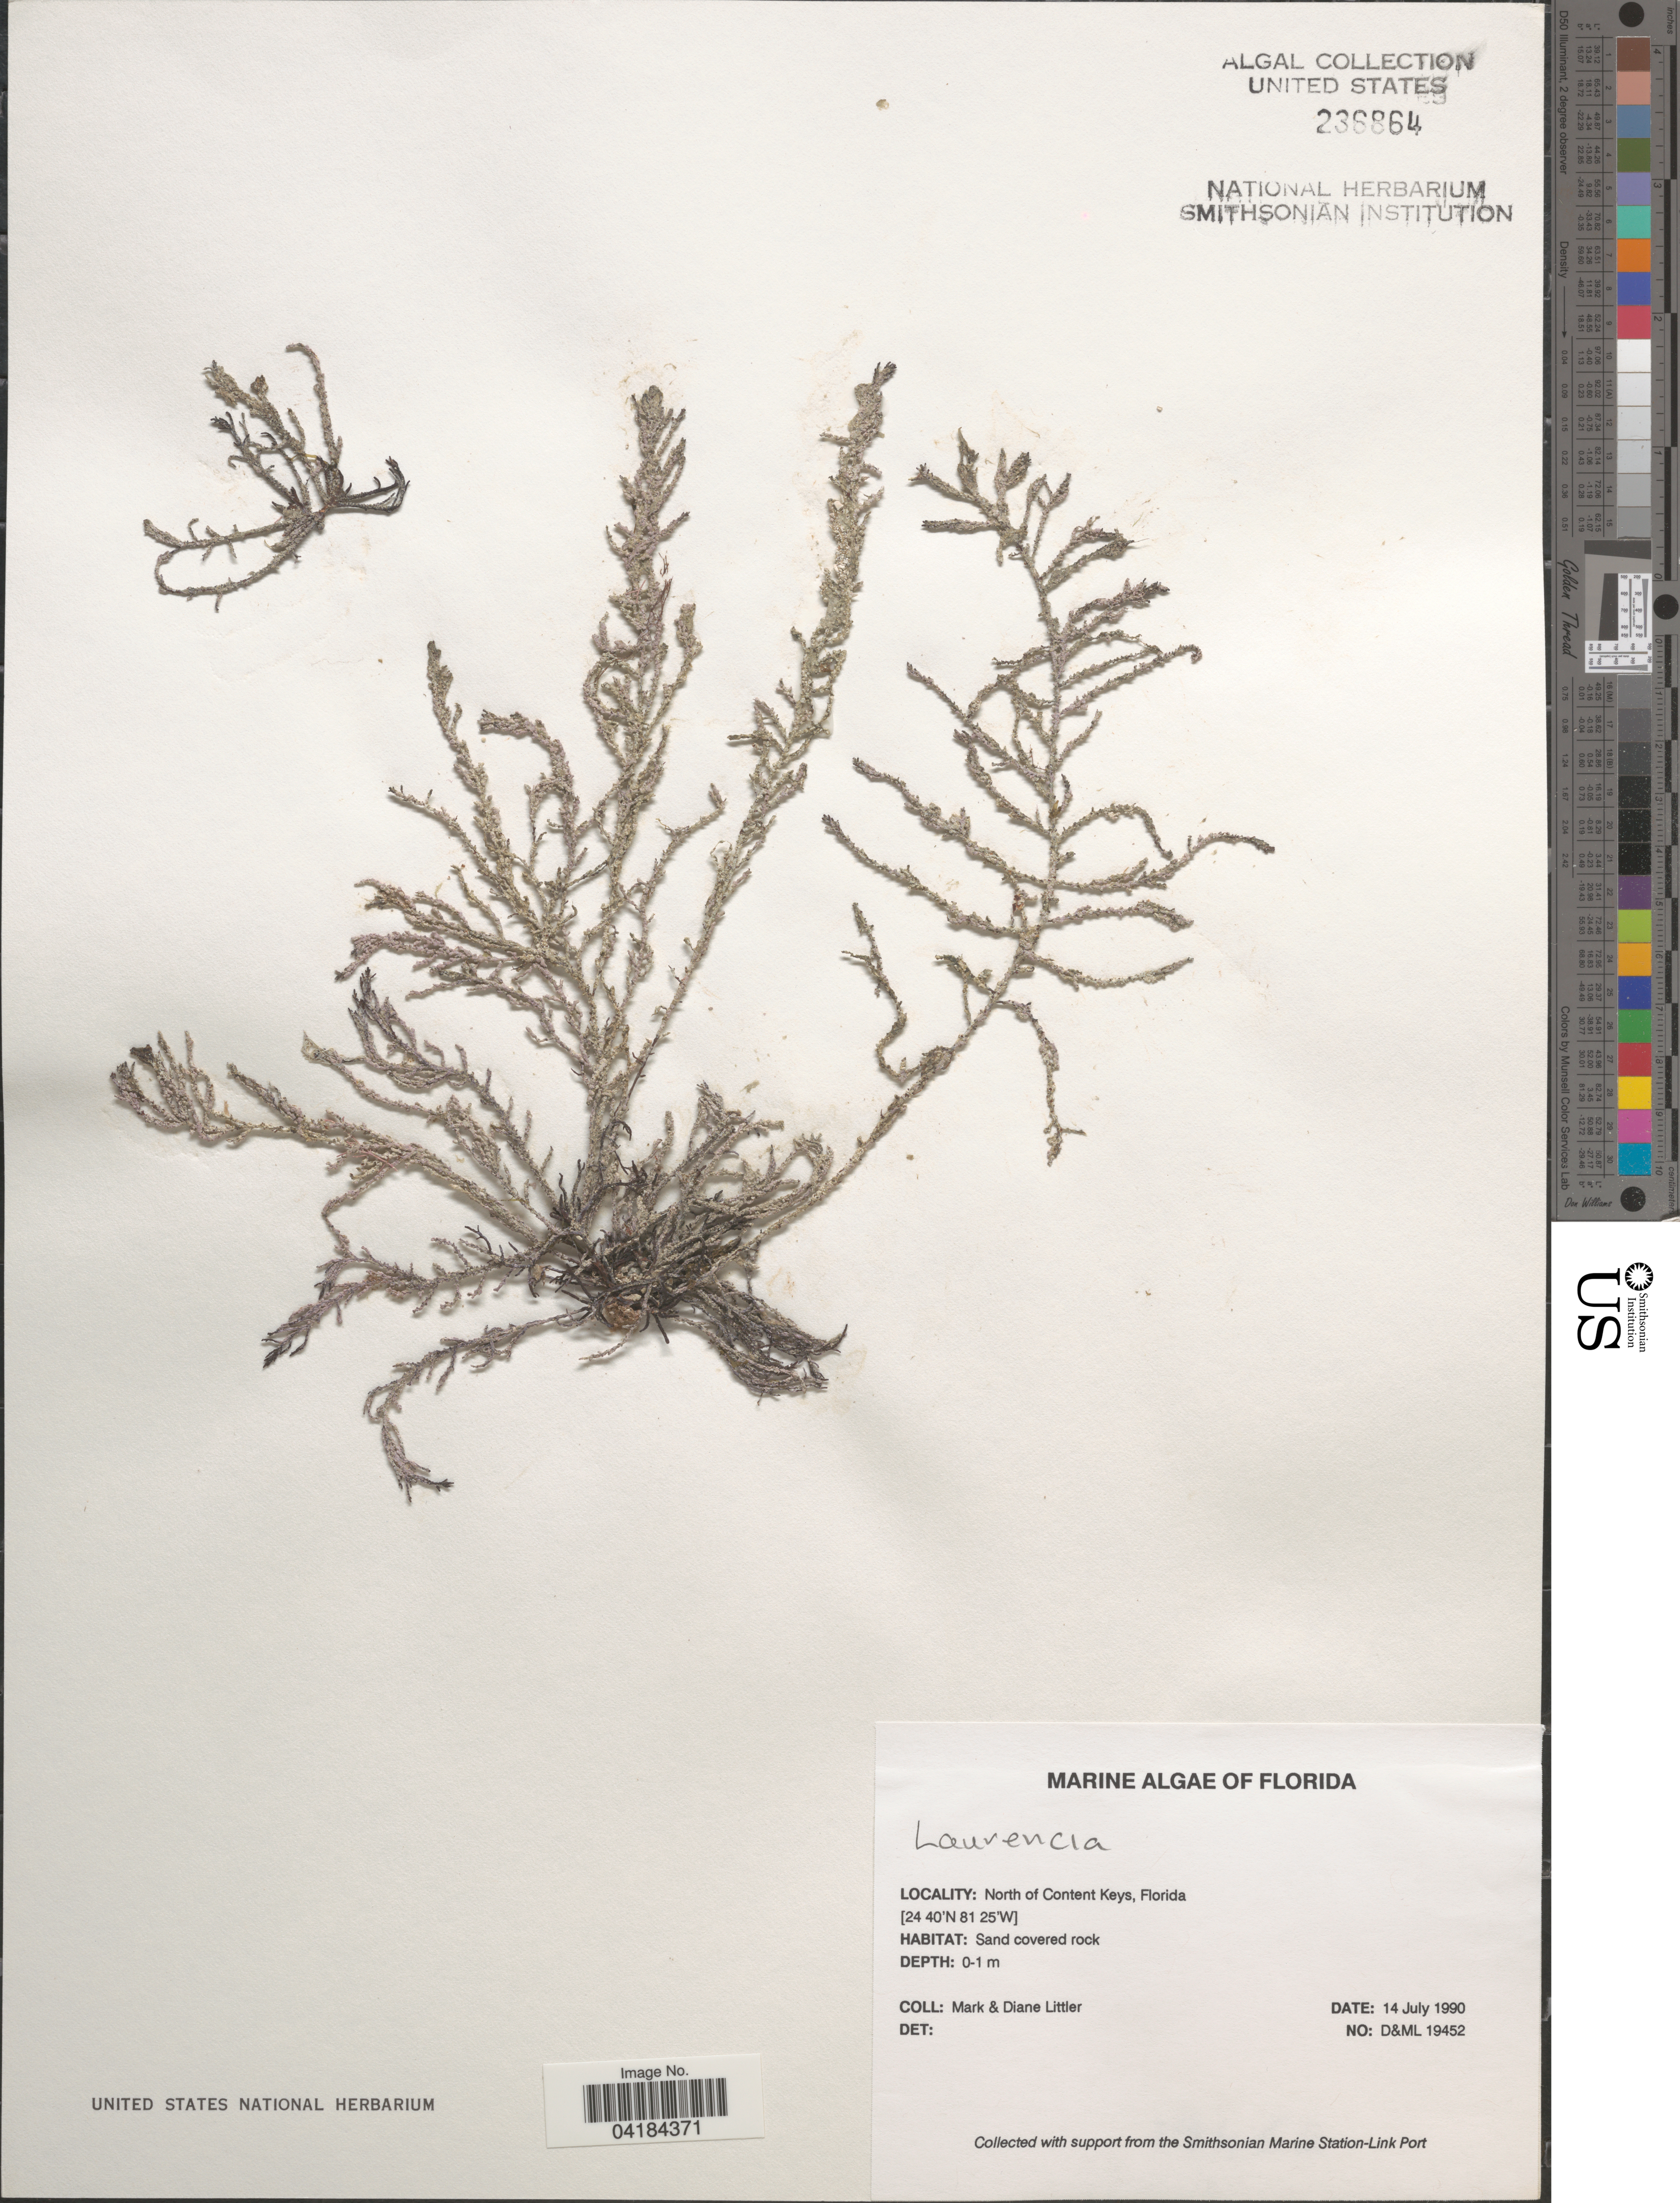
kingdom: Plantae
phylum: Rhodophyta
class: Florideophyceae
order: Ceramiales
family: Rhodomelaceae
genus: Laurencia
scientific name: Laurencia sp.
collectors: M. M. Littler & D. S. Littler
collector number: D&ML19452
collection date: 1990-07-14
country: United States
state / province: Florida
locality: North of Content Keys.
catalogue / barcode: US 236864